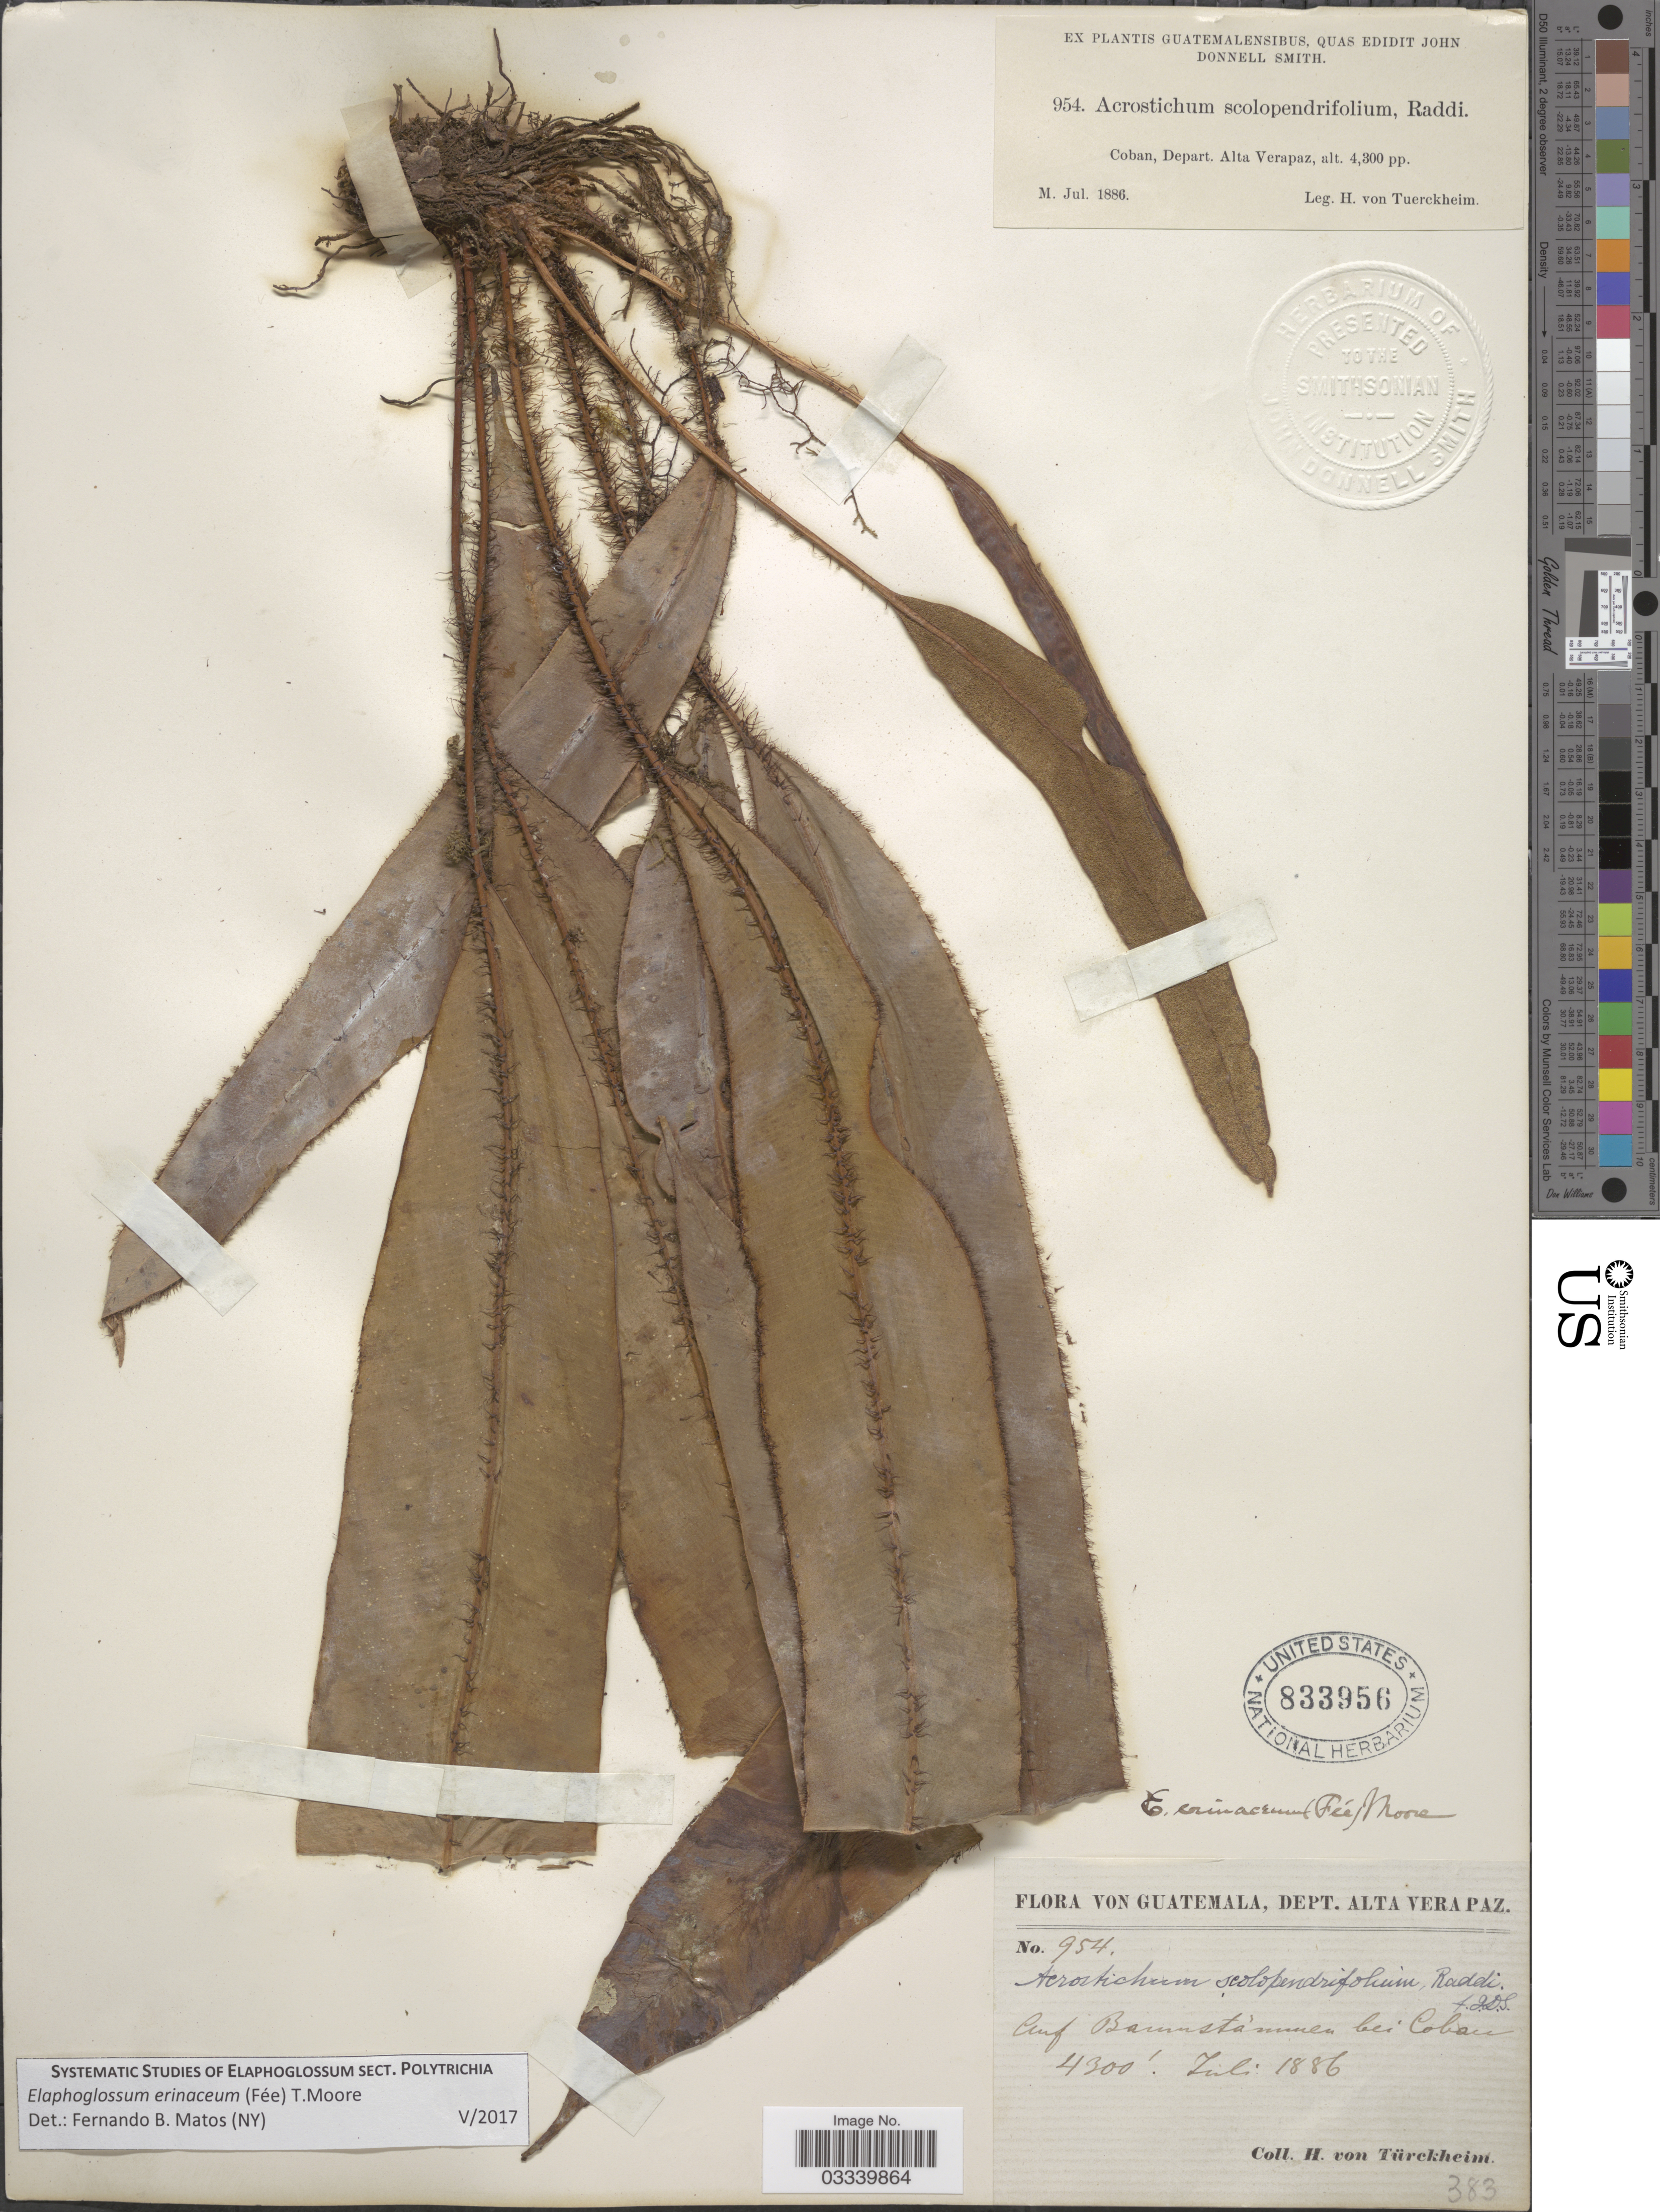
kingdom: Plantae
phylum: Tracheophyta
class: Polypodiopsida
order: Polypodiales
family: Dryopteridaceae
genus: Elaphoglossum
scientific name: Elaphoglossum erinaceum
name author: (Fée) T. Moore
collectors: H. von Türckheim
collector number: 954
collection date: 1886-07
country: Guatemala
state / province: Alta Verapaz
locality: Auf baumstämmen bei Cobán (on tree trunks at Cobán)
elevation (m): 1311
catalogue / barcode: US 833956